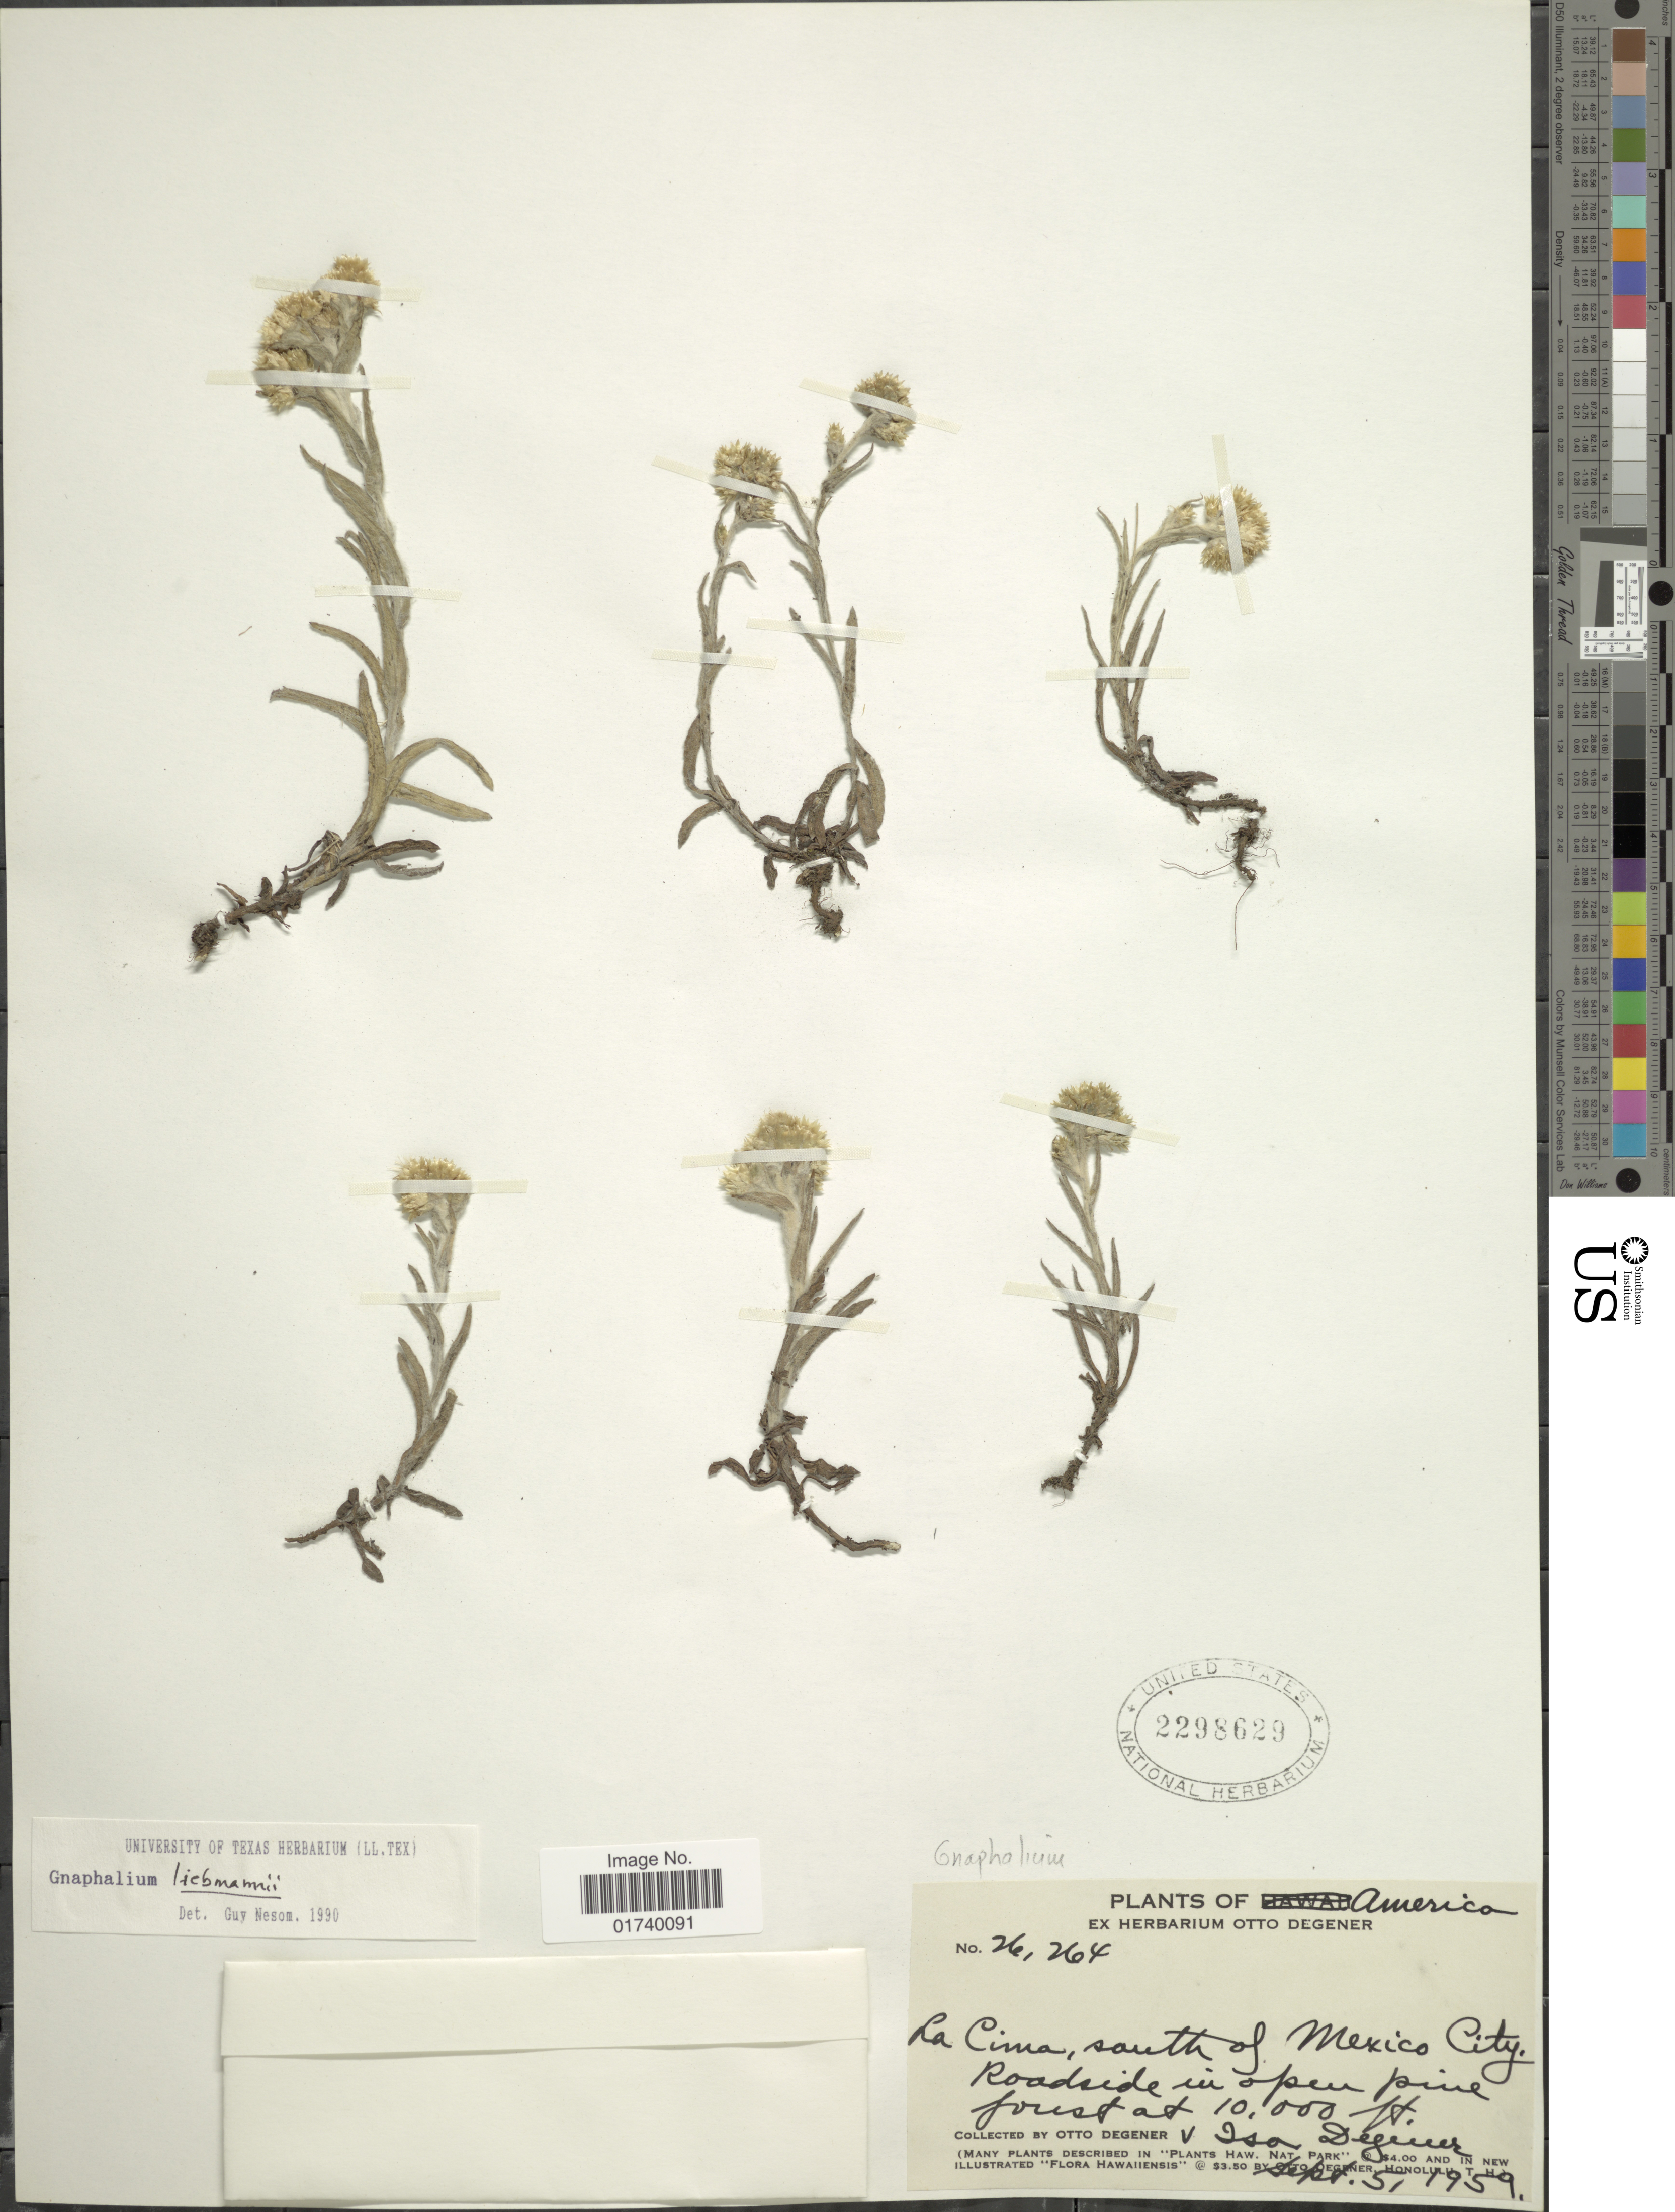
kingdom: Plantae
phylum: Tracheophyta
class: Magnoliopsida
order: Asterales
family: Asteraceae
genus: Pseudognaphalium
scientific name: Pseudognaphalium liebmannii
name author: (Sch. Bip. ex Klatt) Anderb.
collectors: O. Degener & I. Degener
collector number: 26264*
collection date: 1959-09-05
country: Mexico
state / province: Morelos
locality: La Cima, south of Mexico City, roadside in open pine forest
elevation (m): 3048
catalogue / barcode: US 2298629